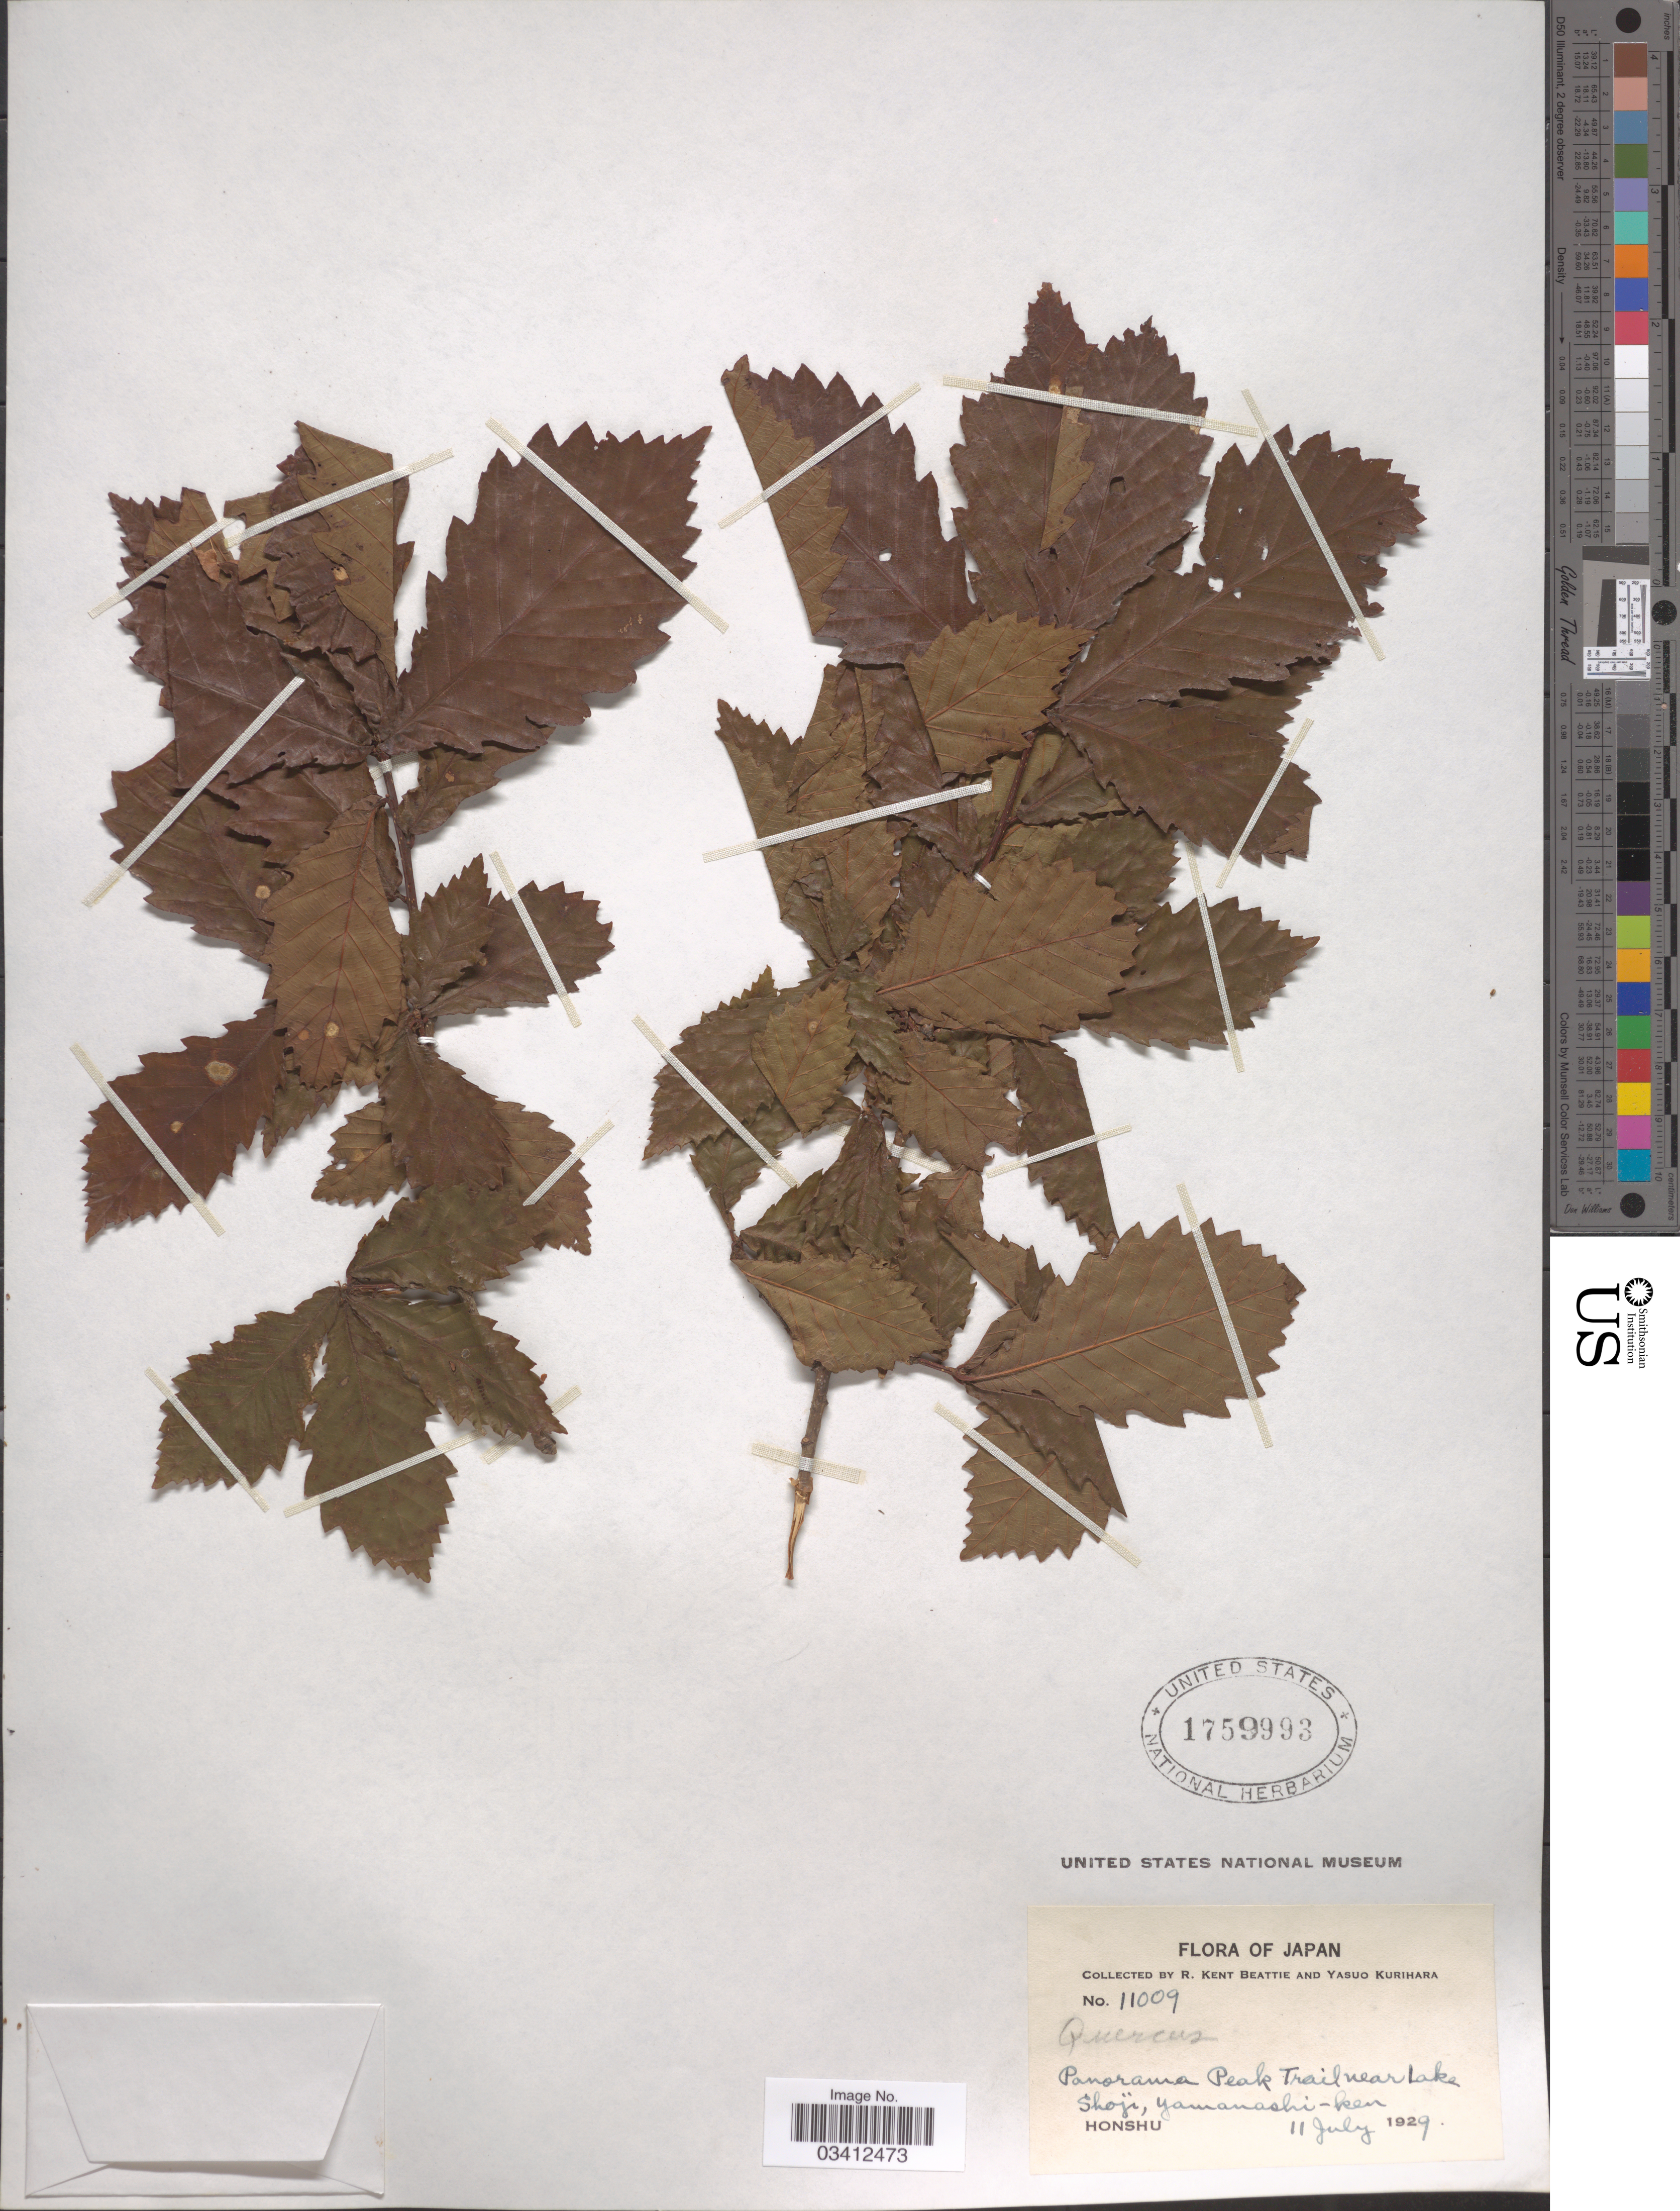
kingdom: Plantae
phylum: Tracheophyta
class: Magnoliopsida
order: Fagales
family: Fagaceae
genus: Quercus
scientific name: Quercus sp.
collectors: R. K. Beattie & Y. Kurihara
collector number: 11009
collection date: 1929-07-11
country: Japan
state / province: Yamanasi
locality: Panorama Peak Trail near Lake Shoji, Yamanashi-ken. Honshu.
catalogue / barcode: US 1759993